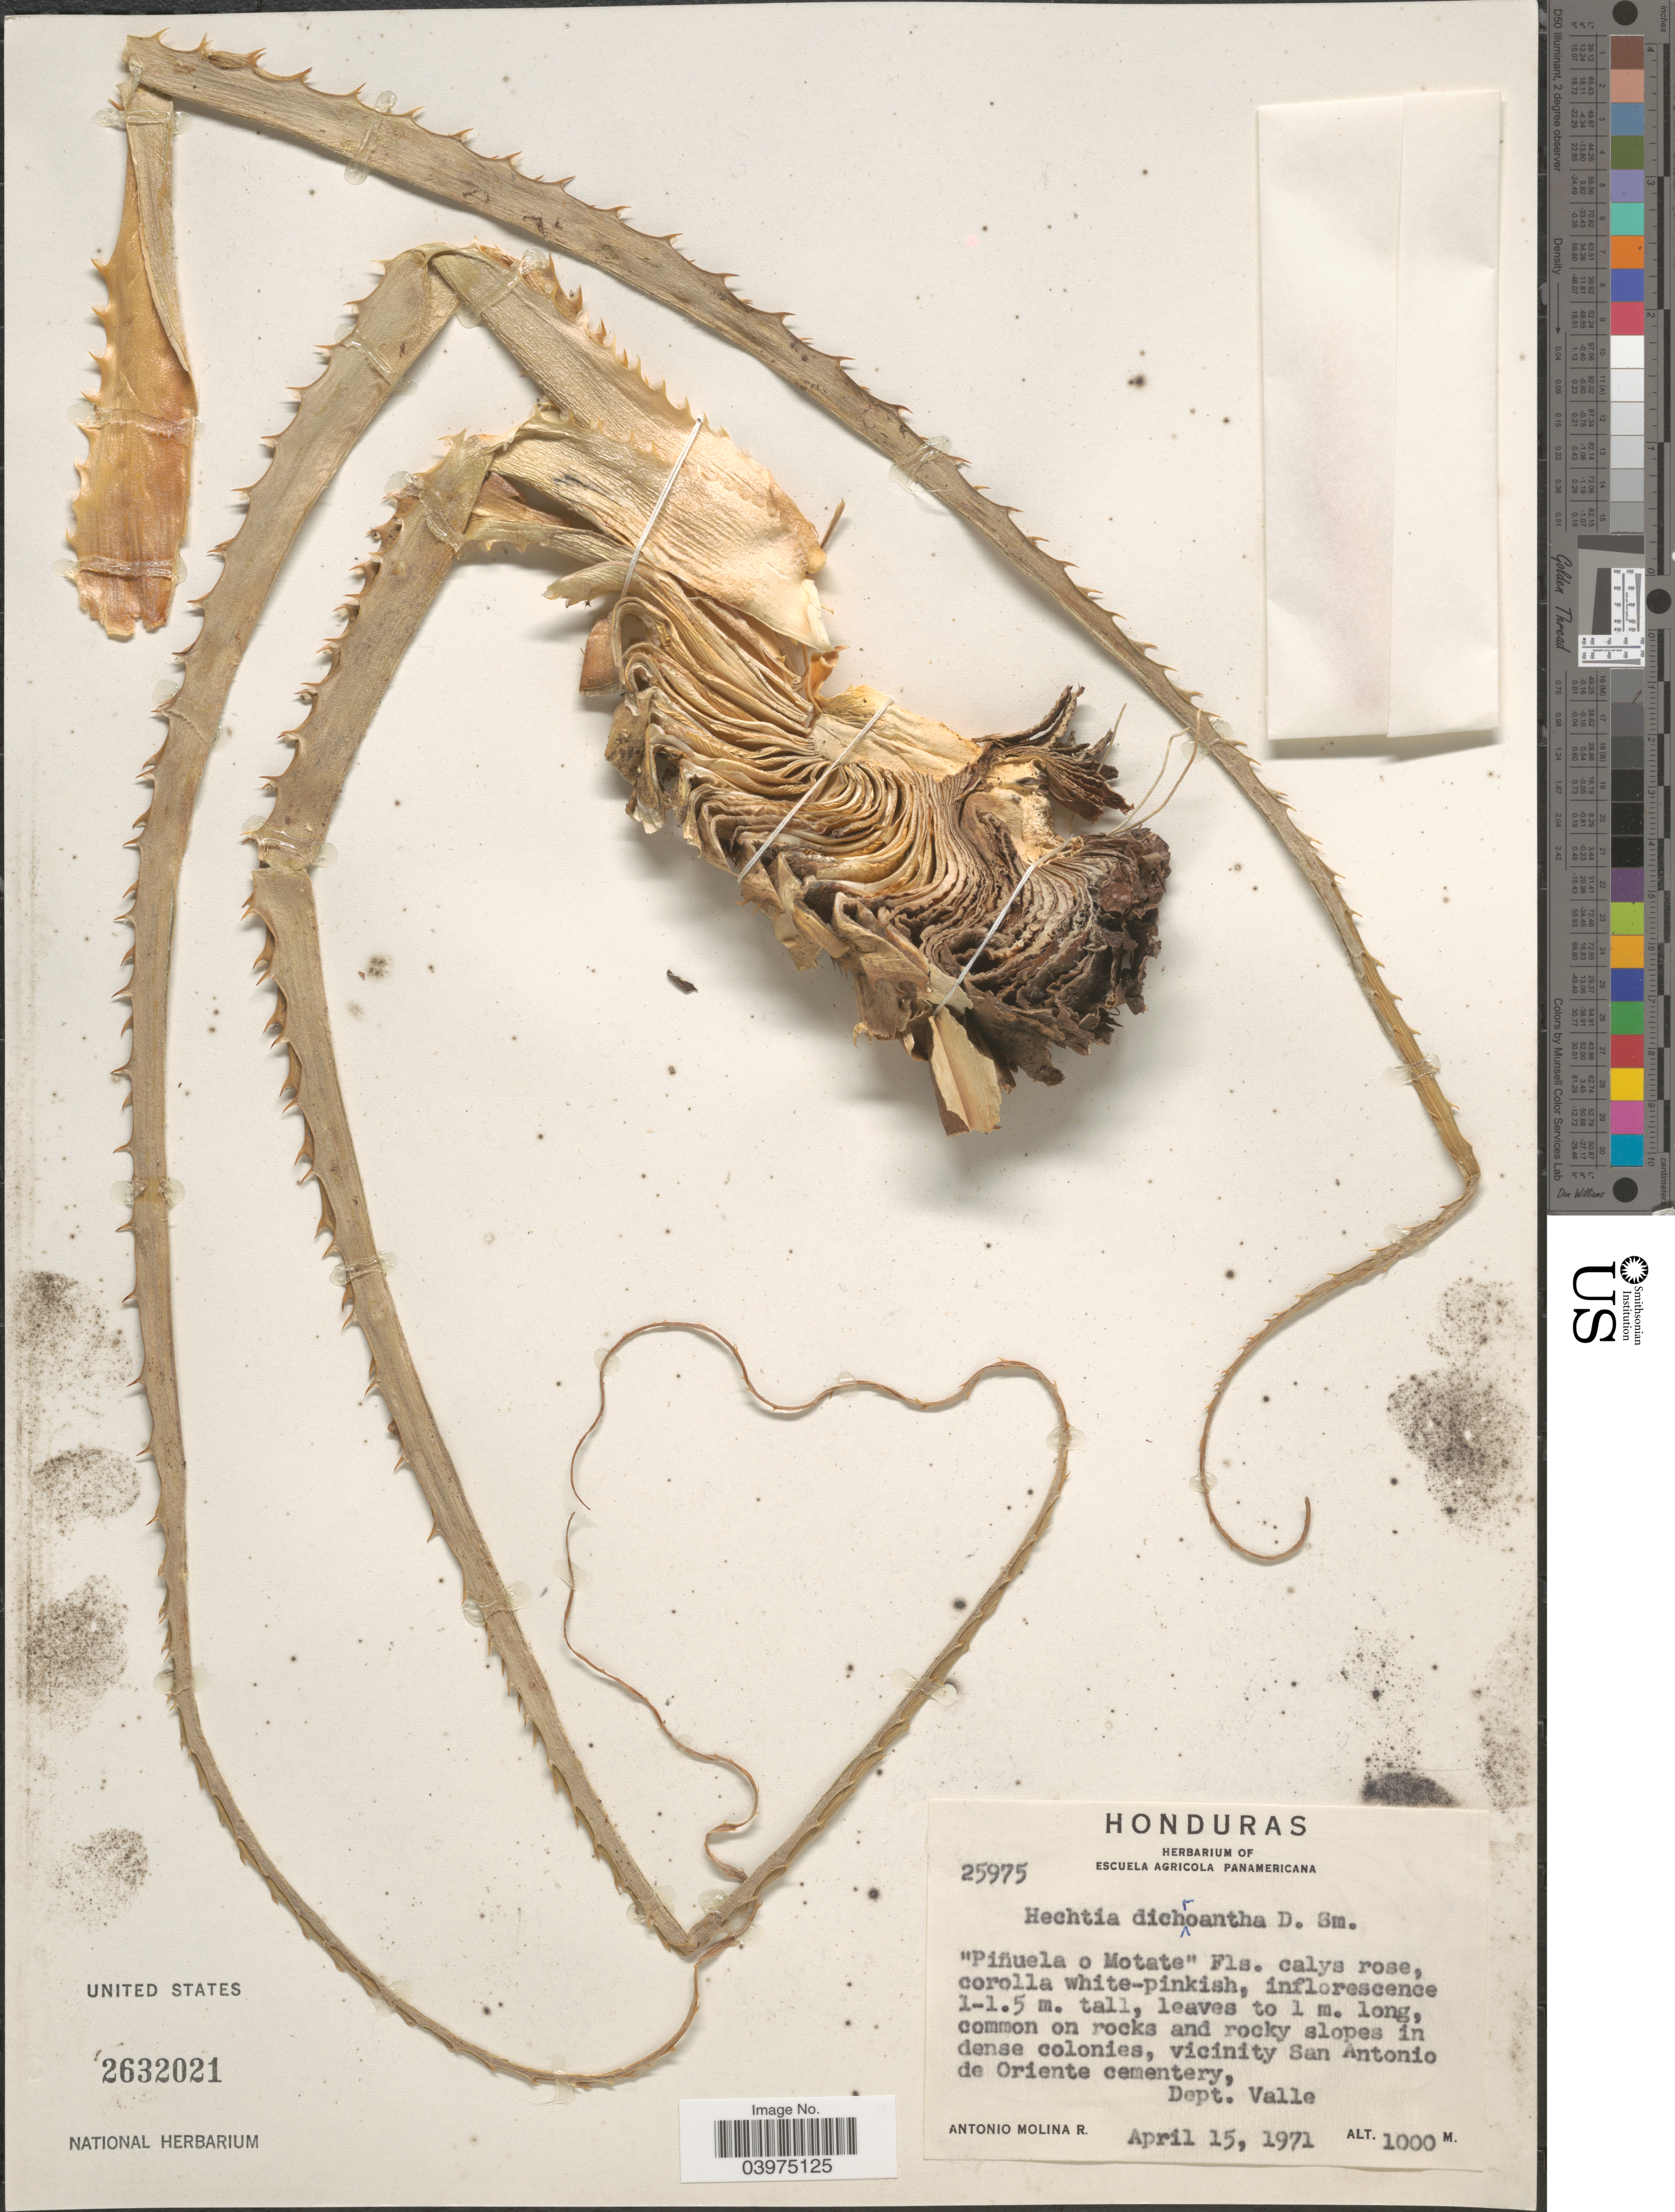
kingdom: Plantae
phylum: Tracheophyta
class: Liliopsida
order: Poales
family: Bromeliaceae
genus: Hechtia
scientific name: Hechtia dichroantha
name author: Donn. Sm.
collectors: A. Molina R.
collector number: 25975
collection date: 1971-04-15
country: Honduras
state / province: Valle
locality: Vicinity San Antonio de Oriente cemetery, Dept. Valle.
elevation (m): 1000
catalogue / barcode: US 2632021